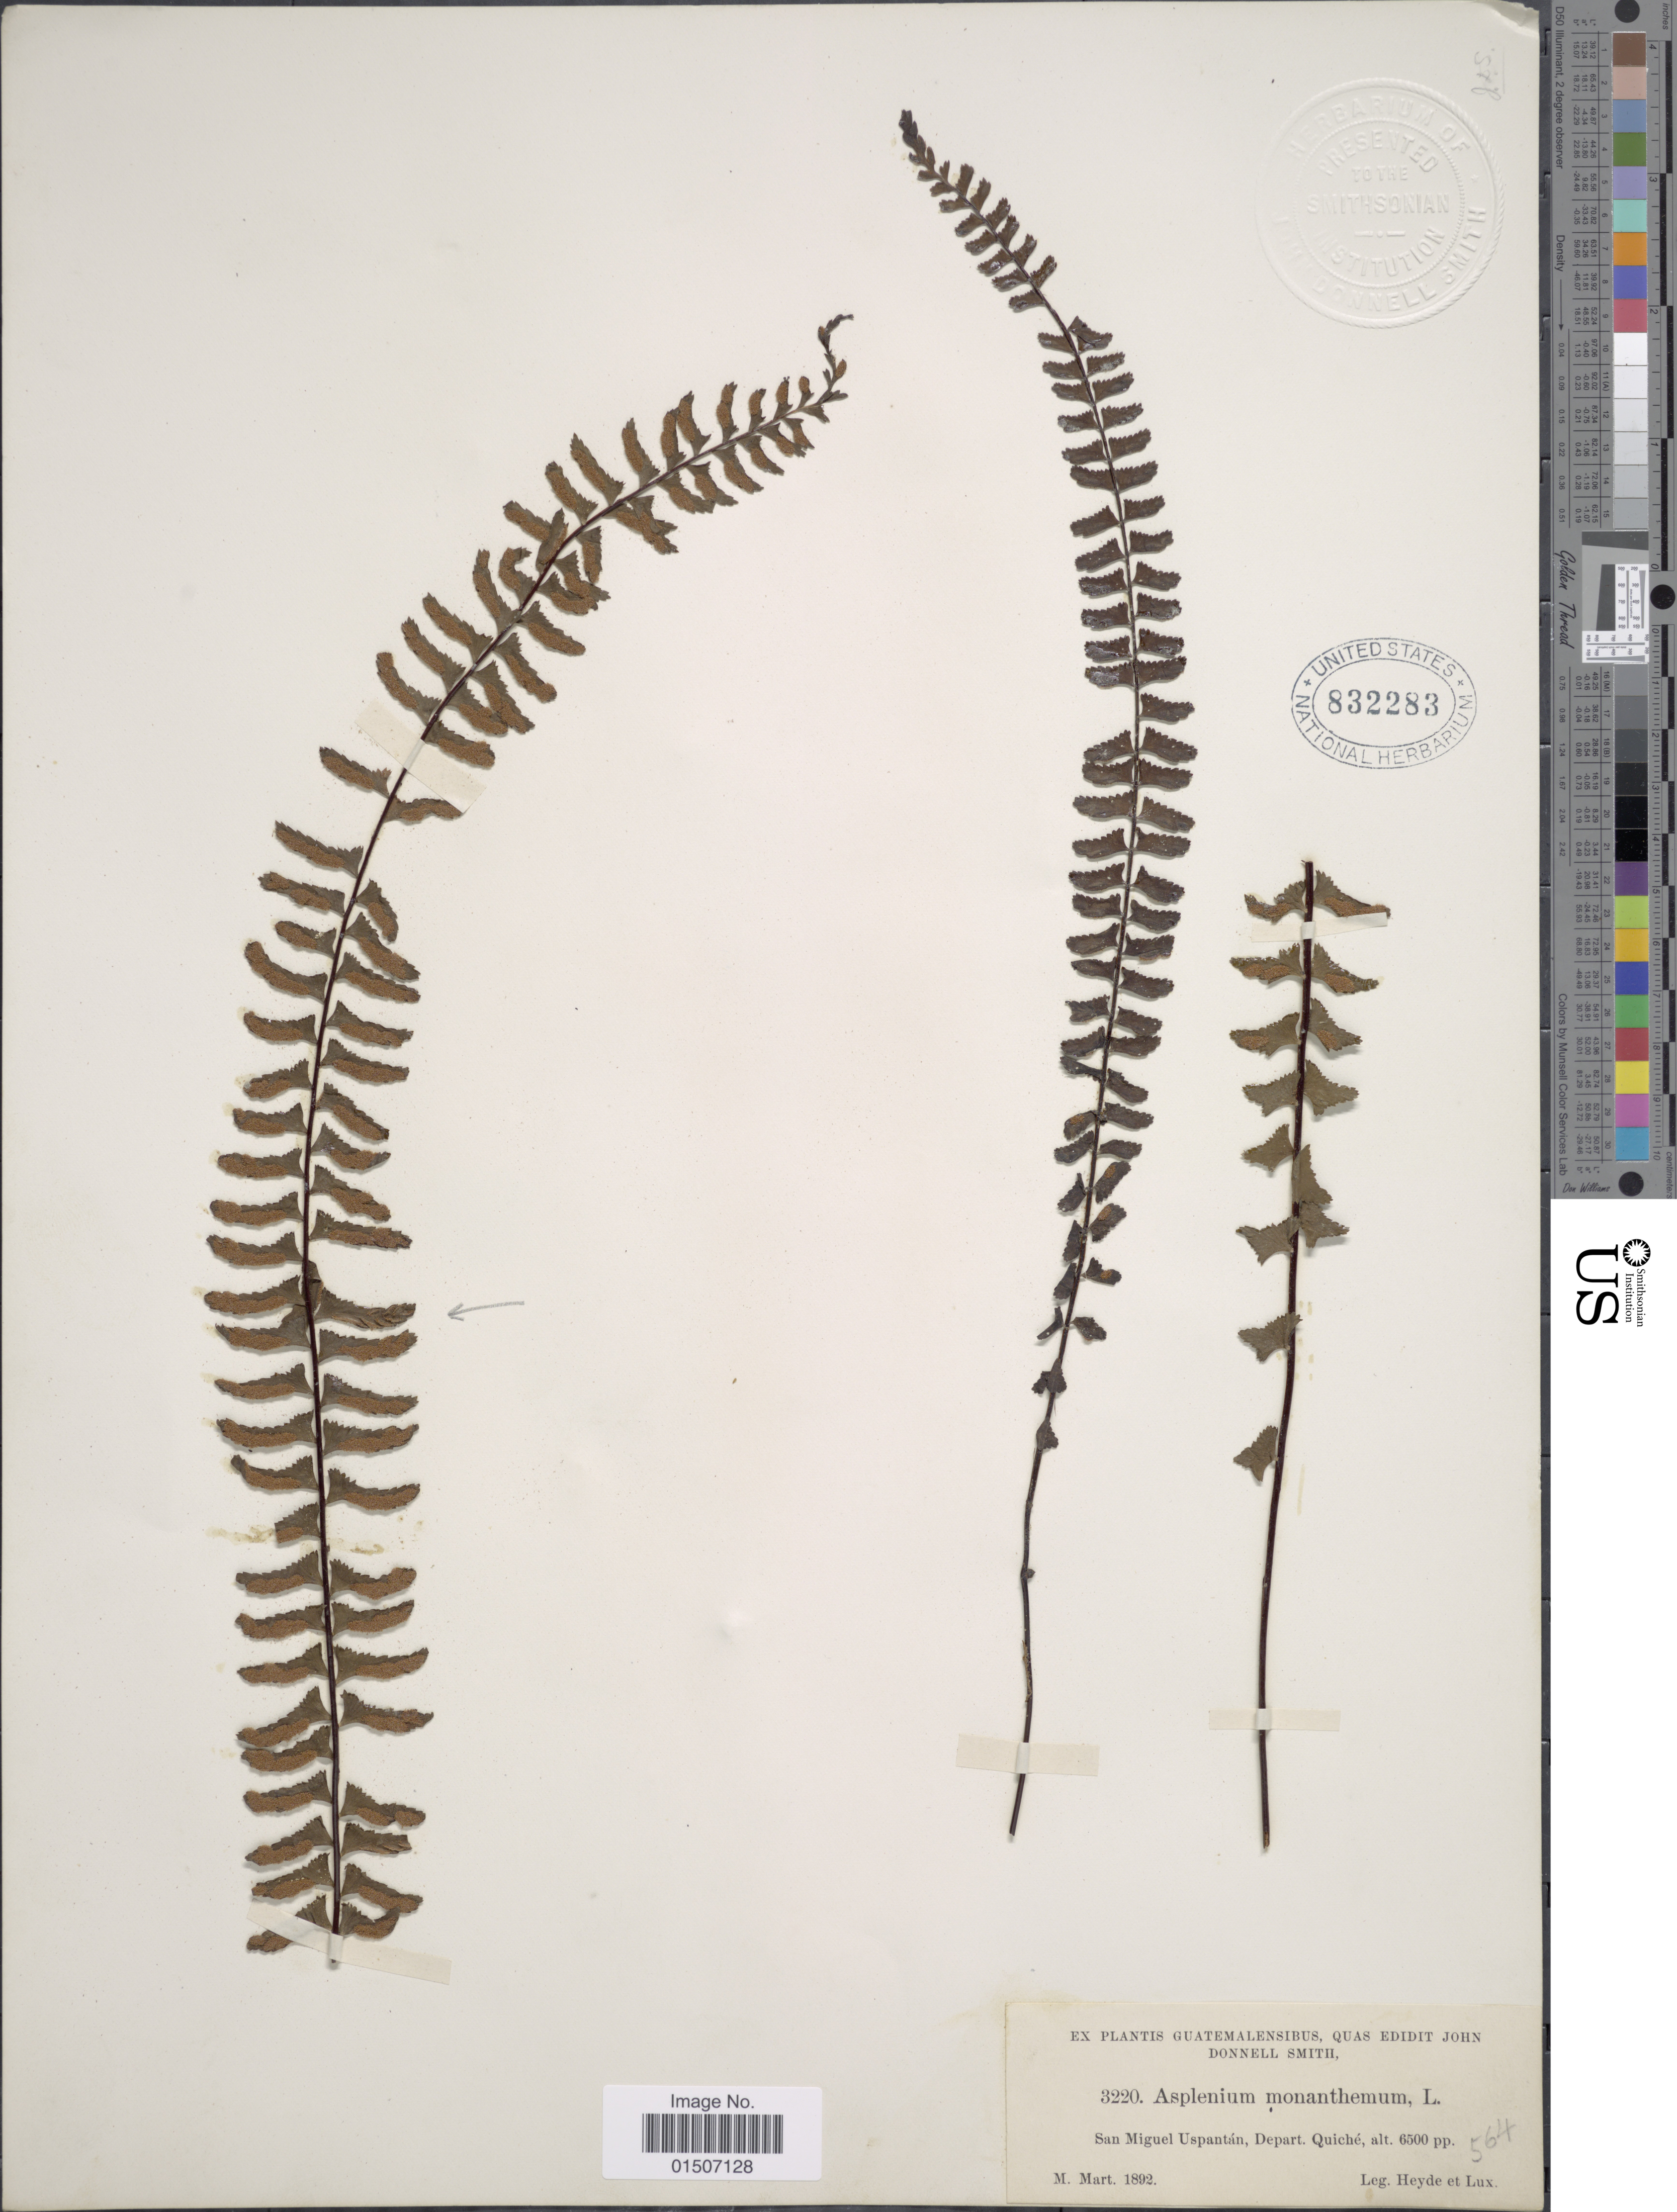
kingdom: Plantae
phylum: Tracheophyta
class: Polypodiopsida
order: Polypodiales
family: Aspleniaceae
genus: Asplenium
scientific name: Asplenium monanthes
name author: L.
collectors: Heyde & Lux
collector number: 3220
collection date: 1892-03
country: Guatemala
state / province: El Quiché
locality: San Miguel Uspantán, Depart Quiché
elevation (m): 1981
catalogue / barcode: US 832283